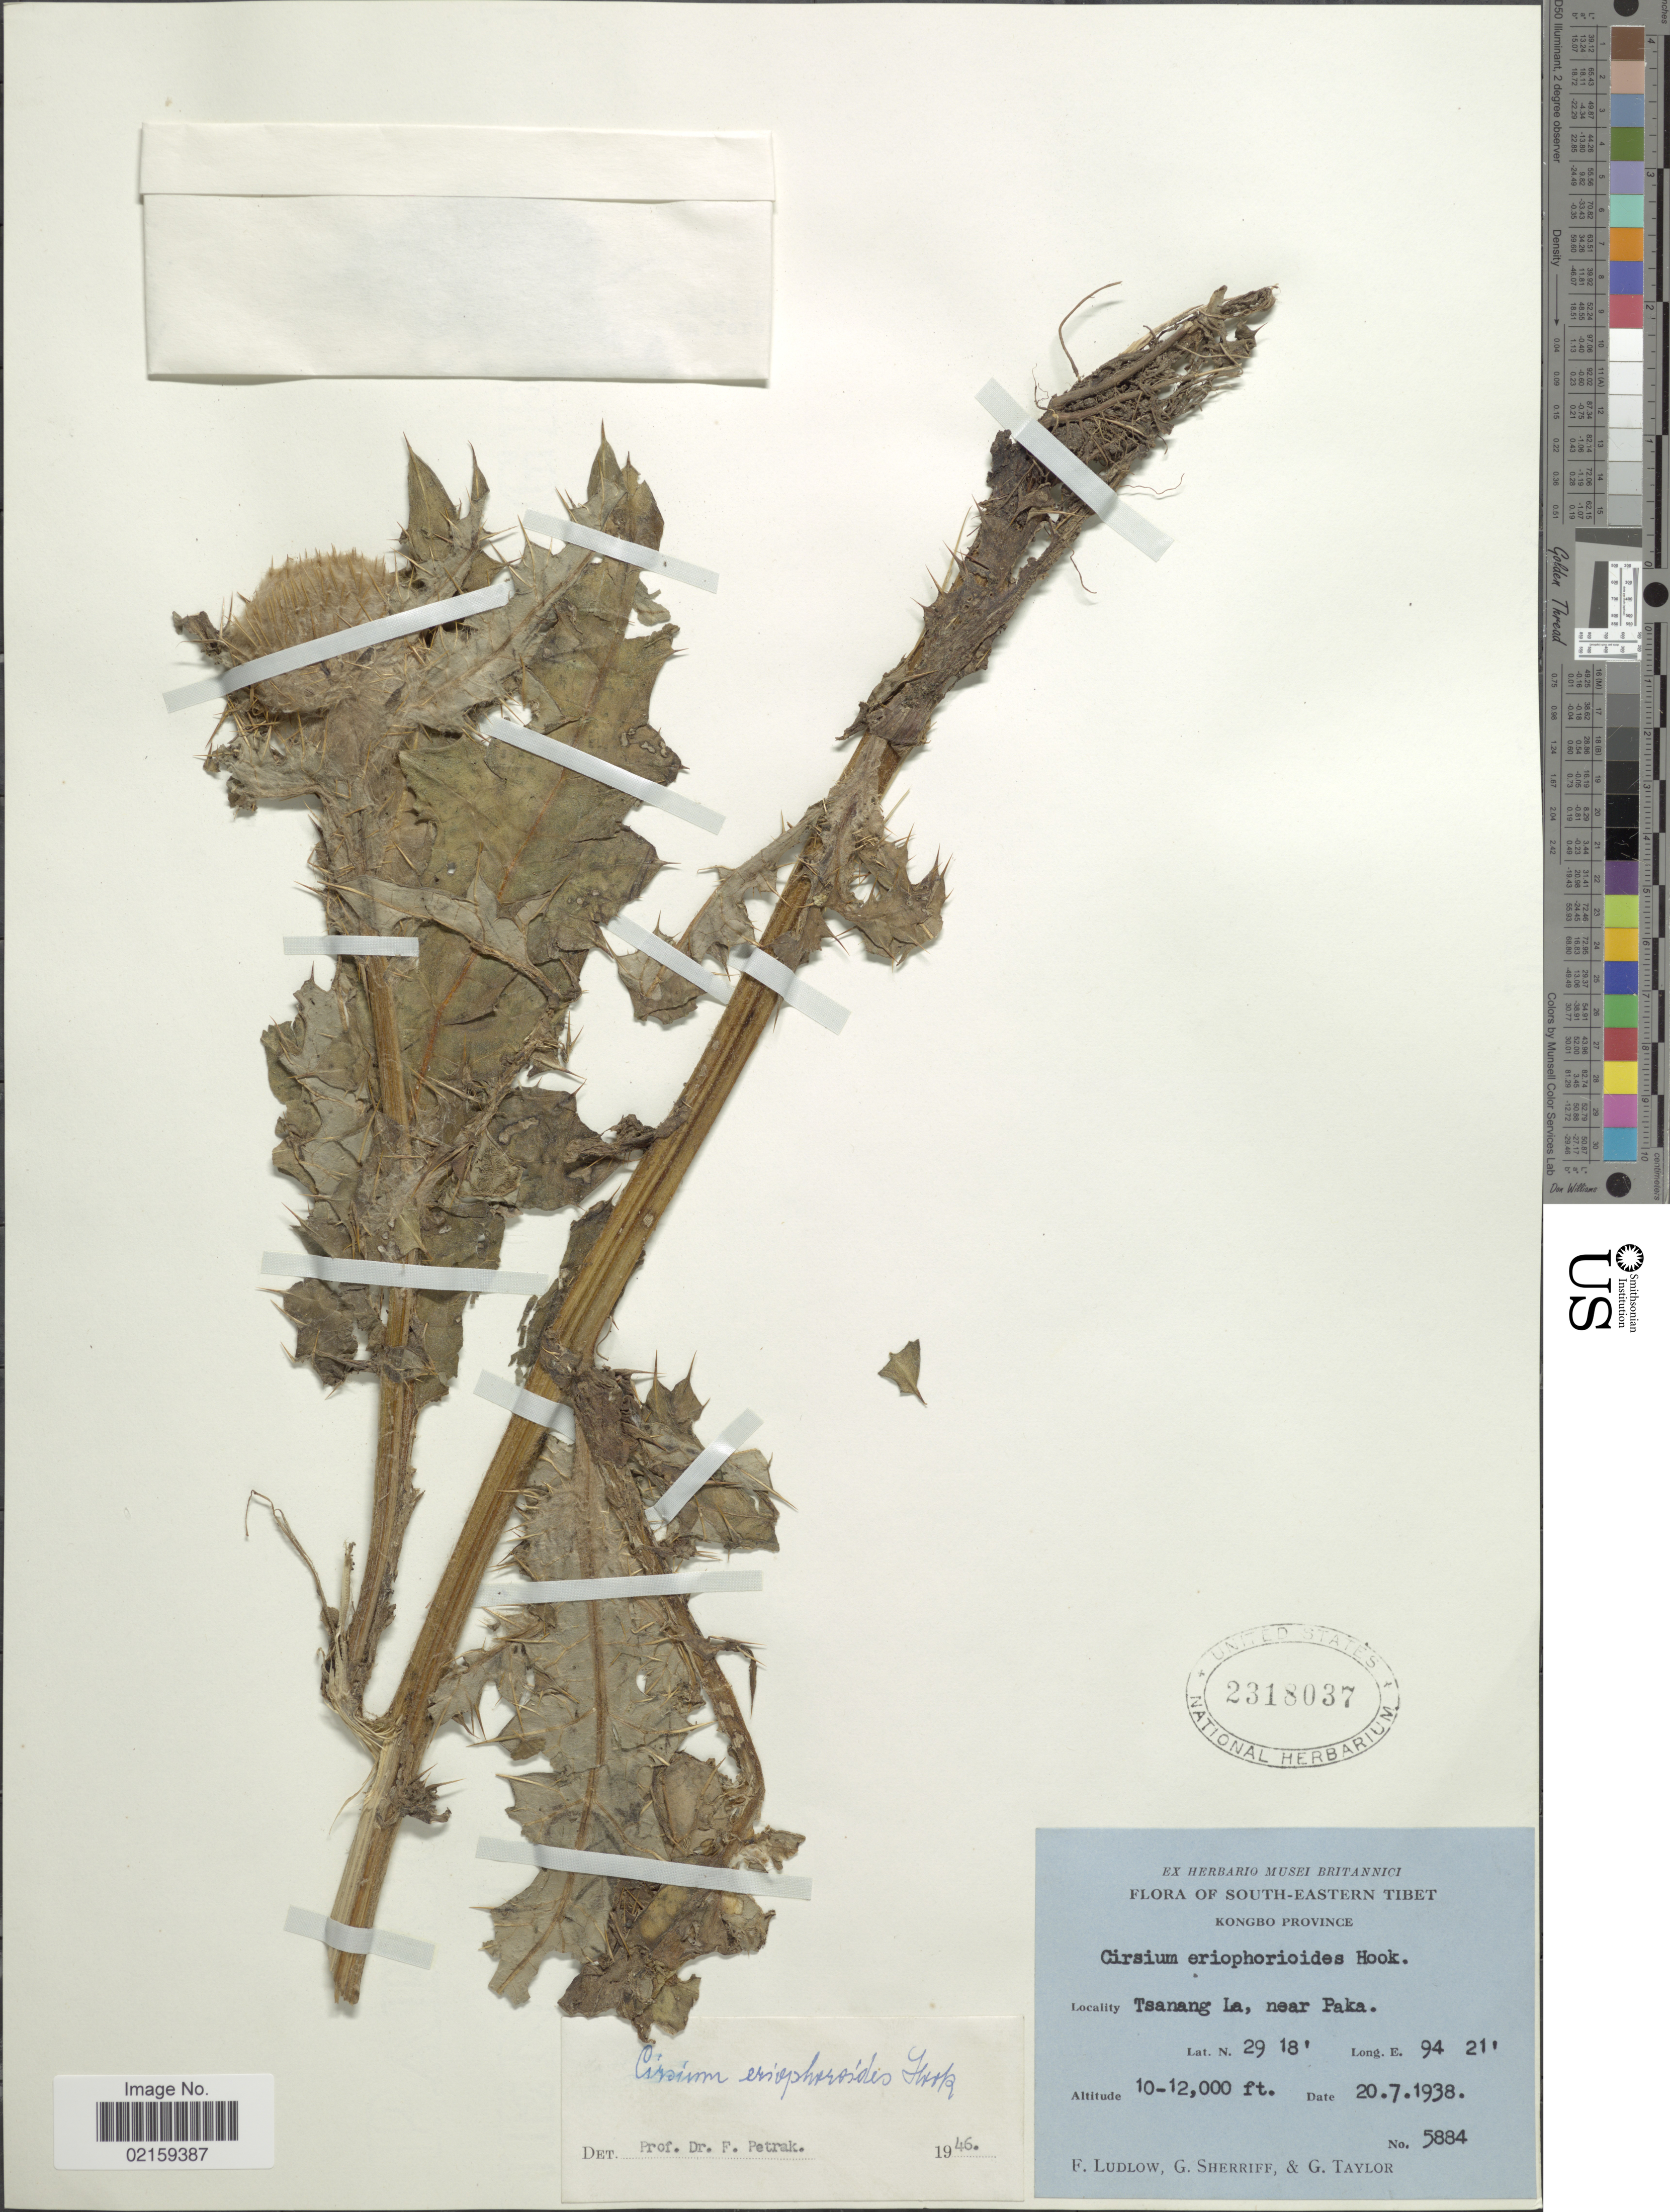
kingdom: Plantae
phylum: Tracheophyta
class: Magnoliopsida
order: Asterales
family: Asteraceae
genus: Cirsium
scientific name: Cirsium eriophoroides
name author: (Hook. f.) Petr.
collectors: F. Ludlow, G. Sherriff & G. Taylor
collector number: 5884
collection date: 1938-07-20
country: China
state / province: Xizang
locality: South-Eastern Tibet. Tsanang La, near Paka. Kongbo Province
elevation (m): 3048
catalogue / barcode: US 2318037